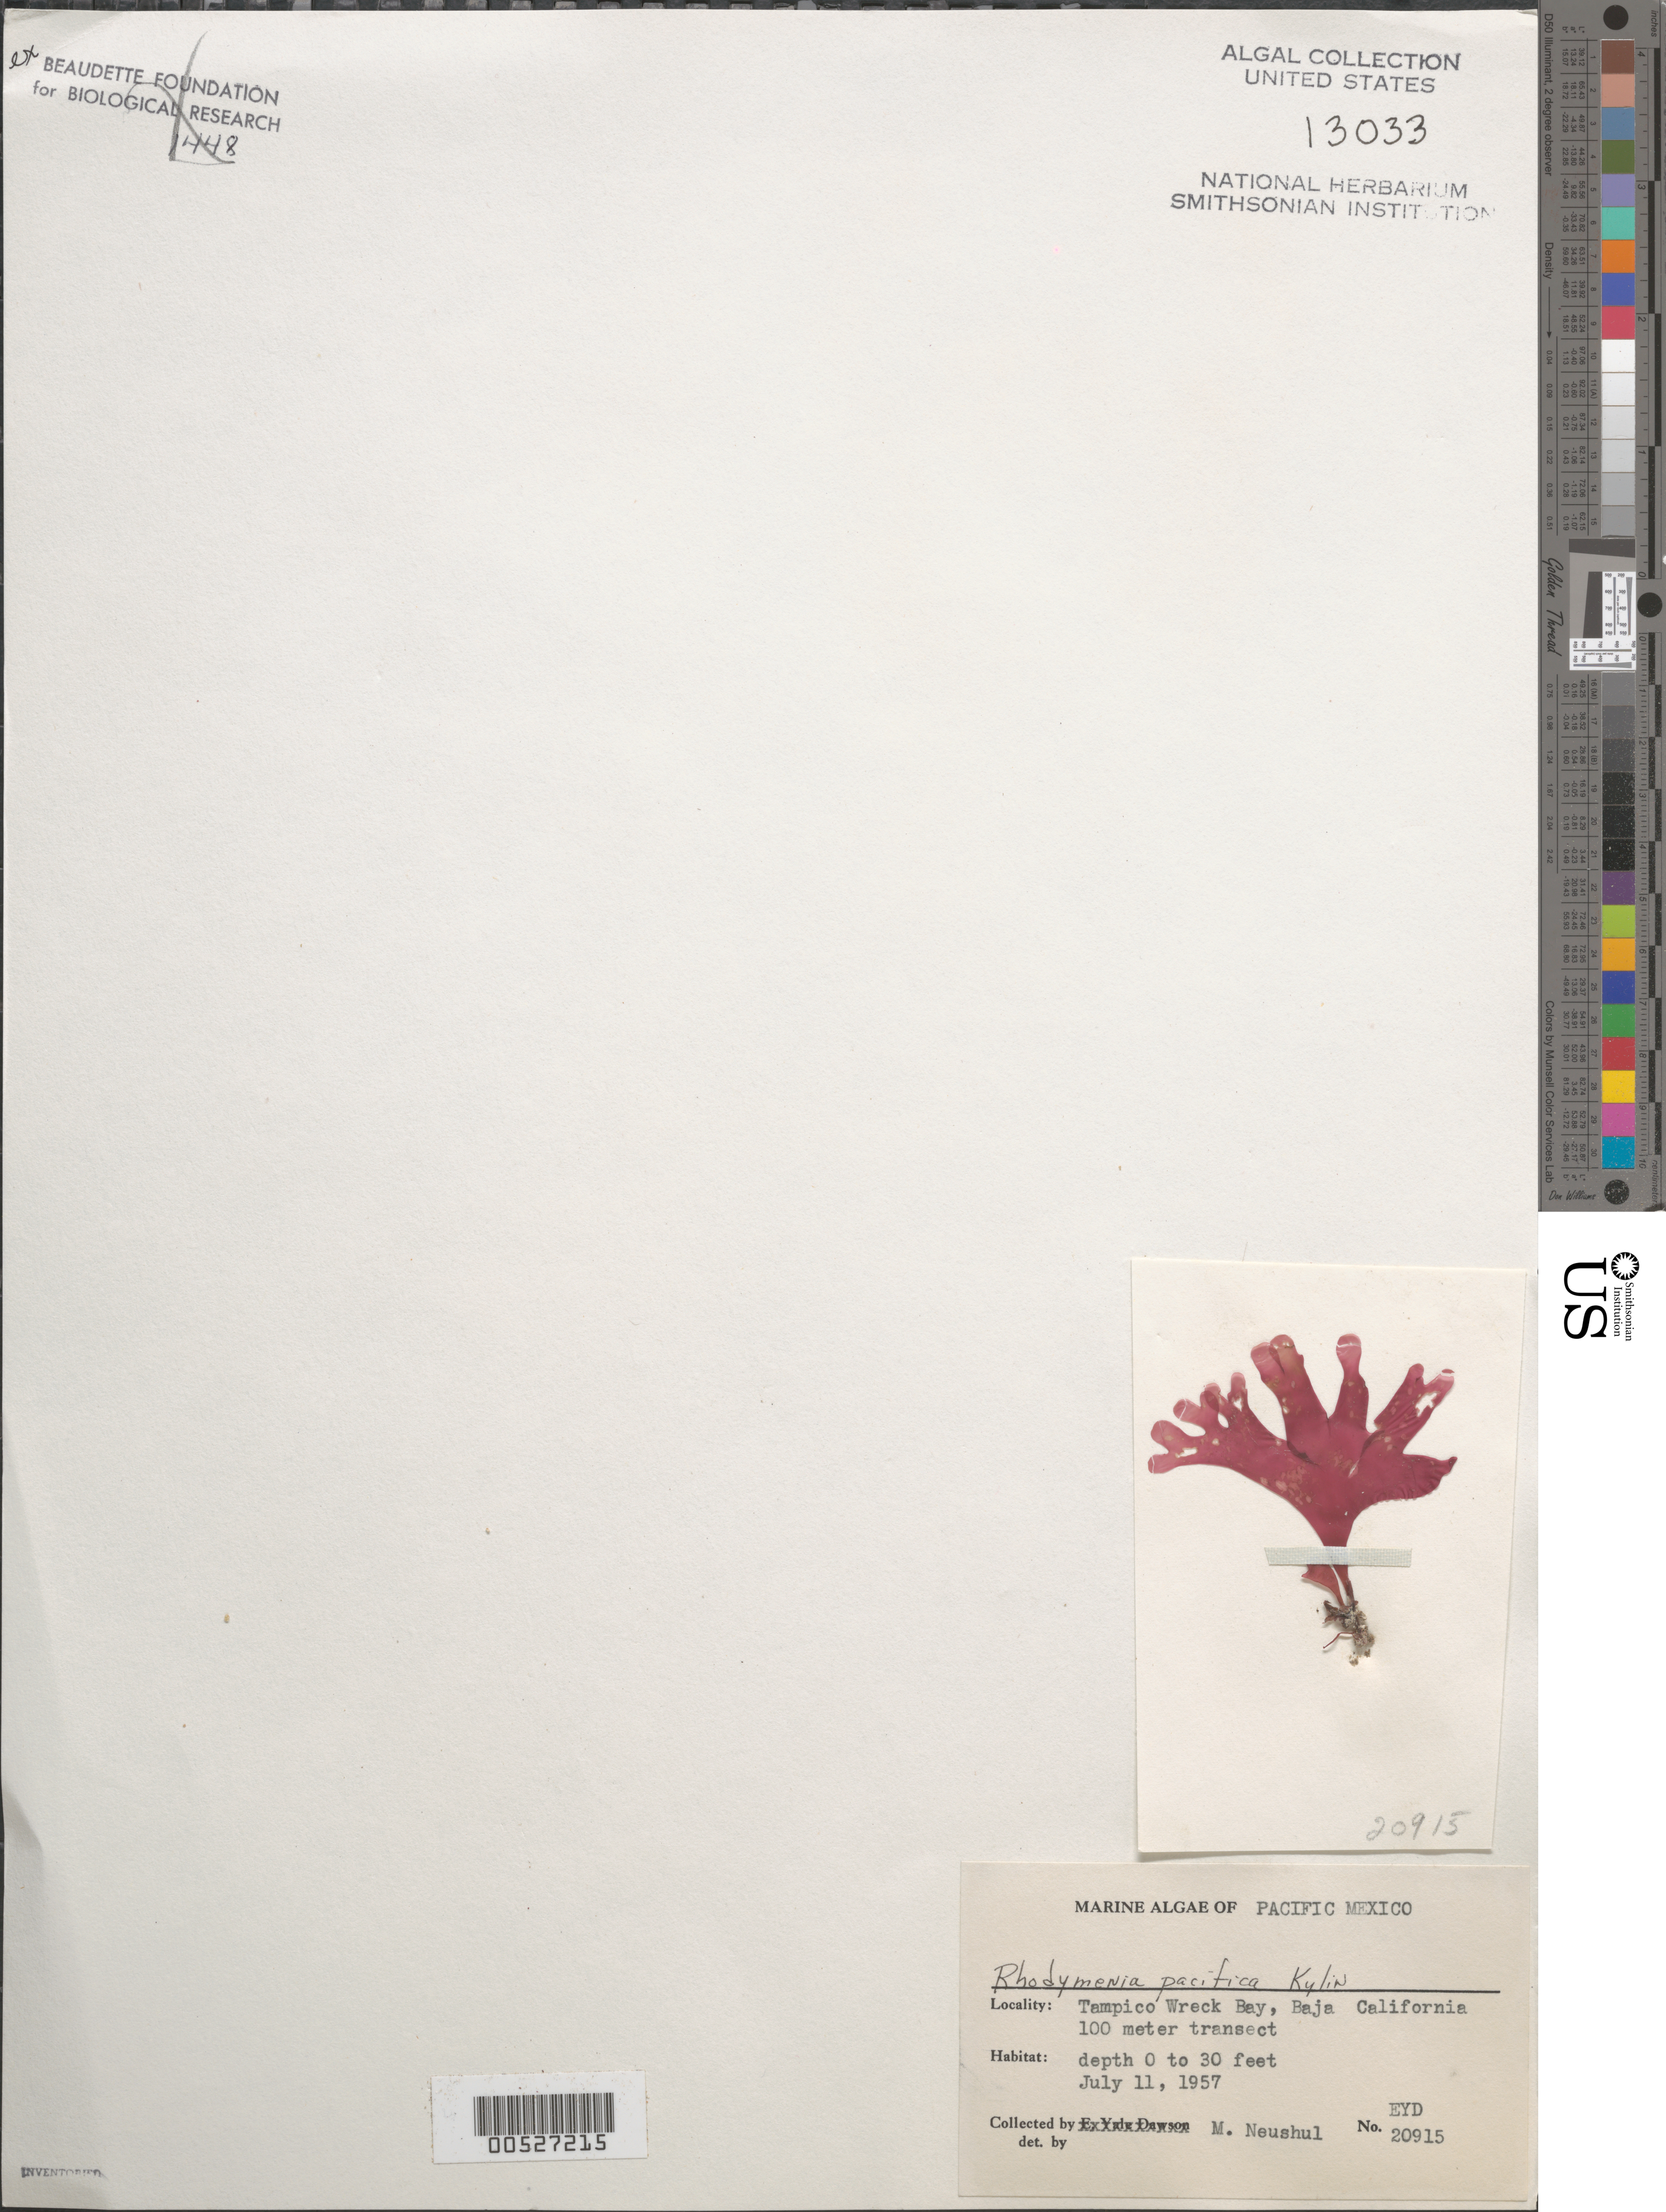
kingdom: Plantae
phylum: Rhodophyta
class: Florideophyceae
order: Rhodymeniales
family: Rhodymeniaceae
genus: Rhodymenia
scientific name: Rhodymenia pacifica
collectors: M. Neushul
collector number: EYD 20915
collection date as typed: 11 Jul 1957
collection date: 1957-07-11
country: Mexico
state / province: Baja California Norte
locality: Tampico Wreck Bay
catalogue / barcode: US 13033